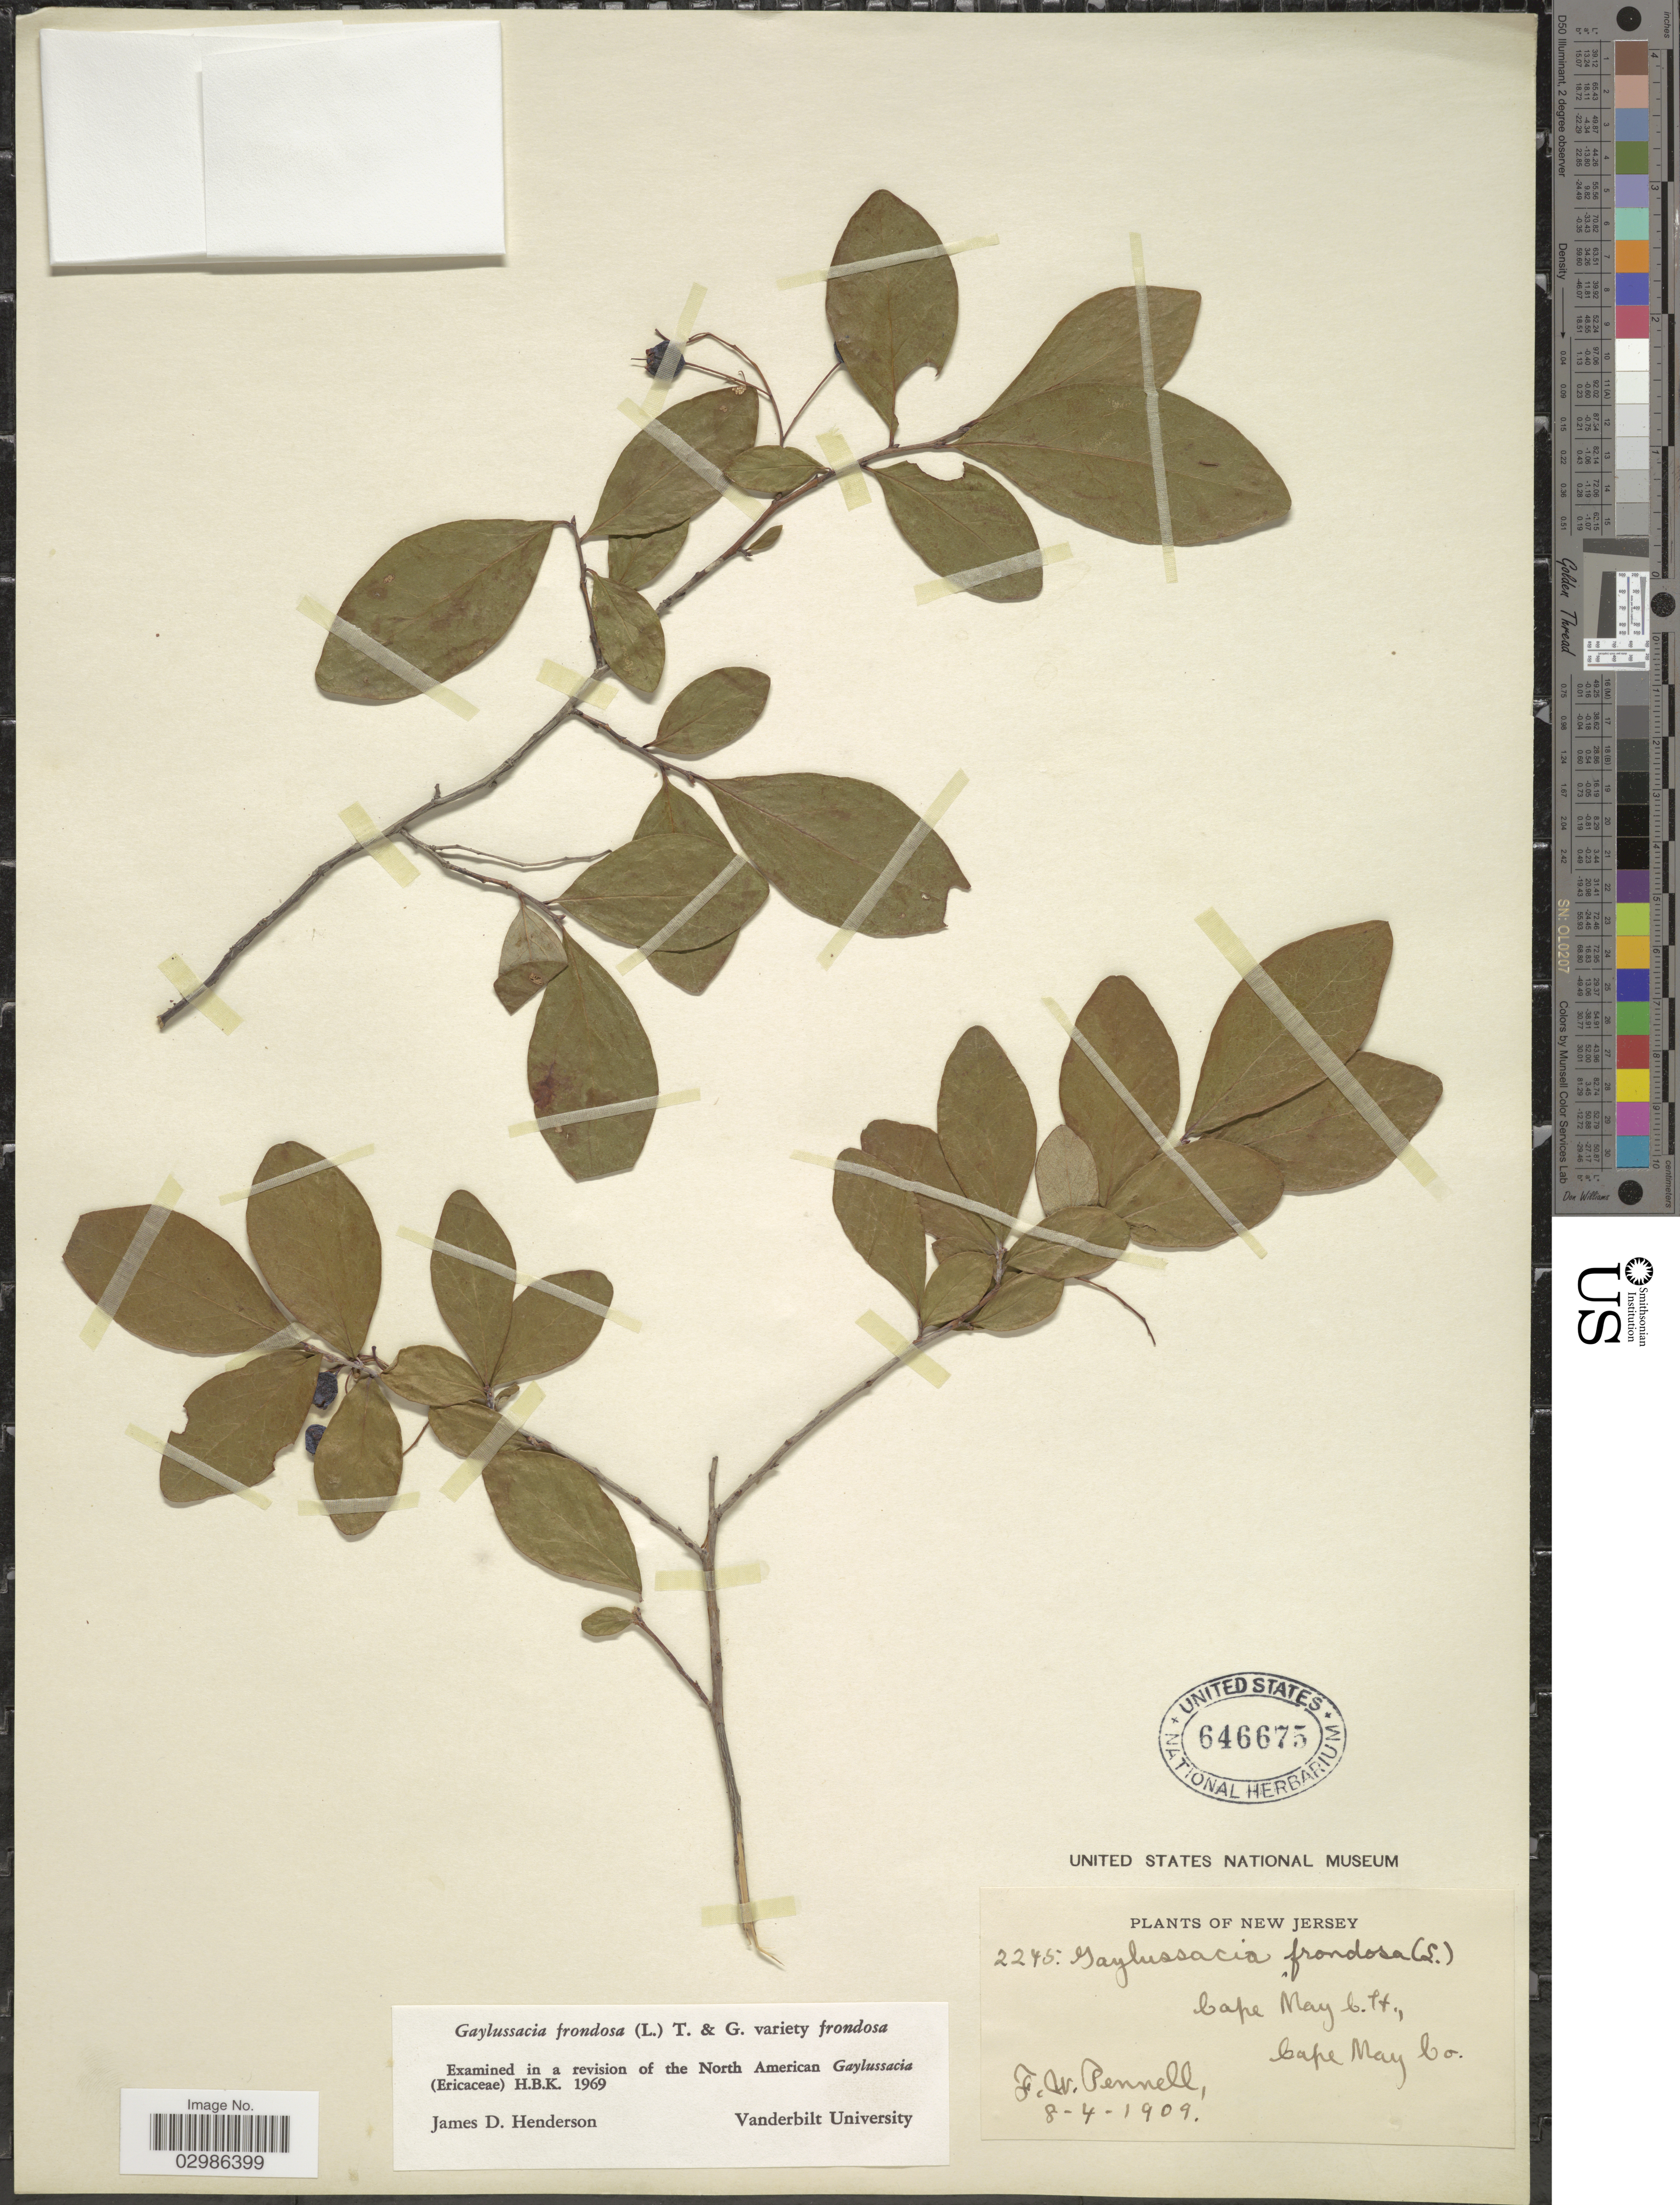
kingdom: Plantae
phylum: Tracheophyta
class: Magnoliopsida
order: Ericales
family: Ericaceae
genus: Gaylussacia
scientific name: Gaylussacia frondosa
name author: (L.) Torr. & A. Gray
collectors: F. W. Pennell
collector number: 2245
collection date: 1909-08-04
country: United States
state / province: New Jersey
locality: Cape May C. Pt, Cape May Co.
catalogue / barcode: US 646675